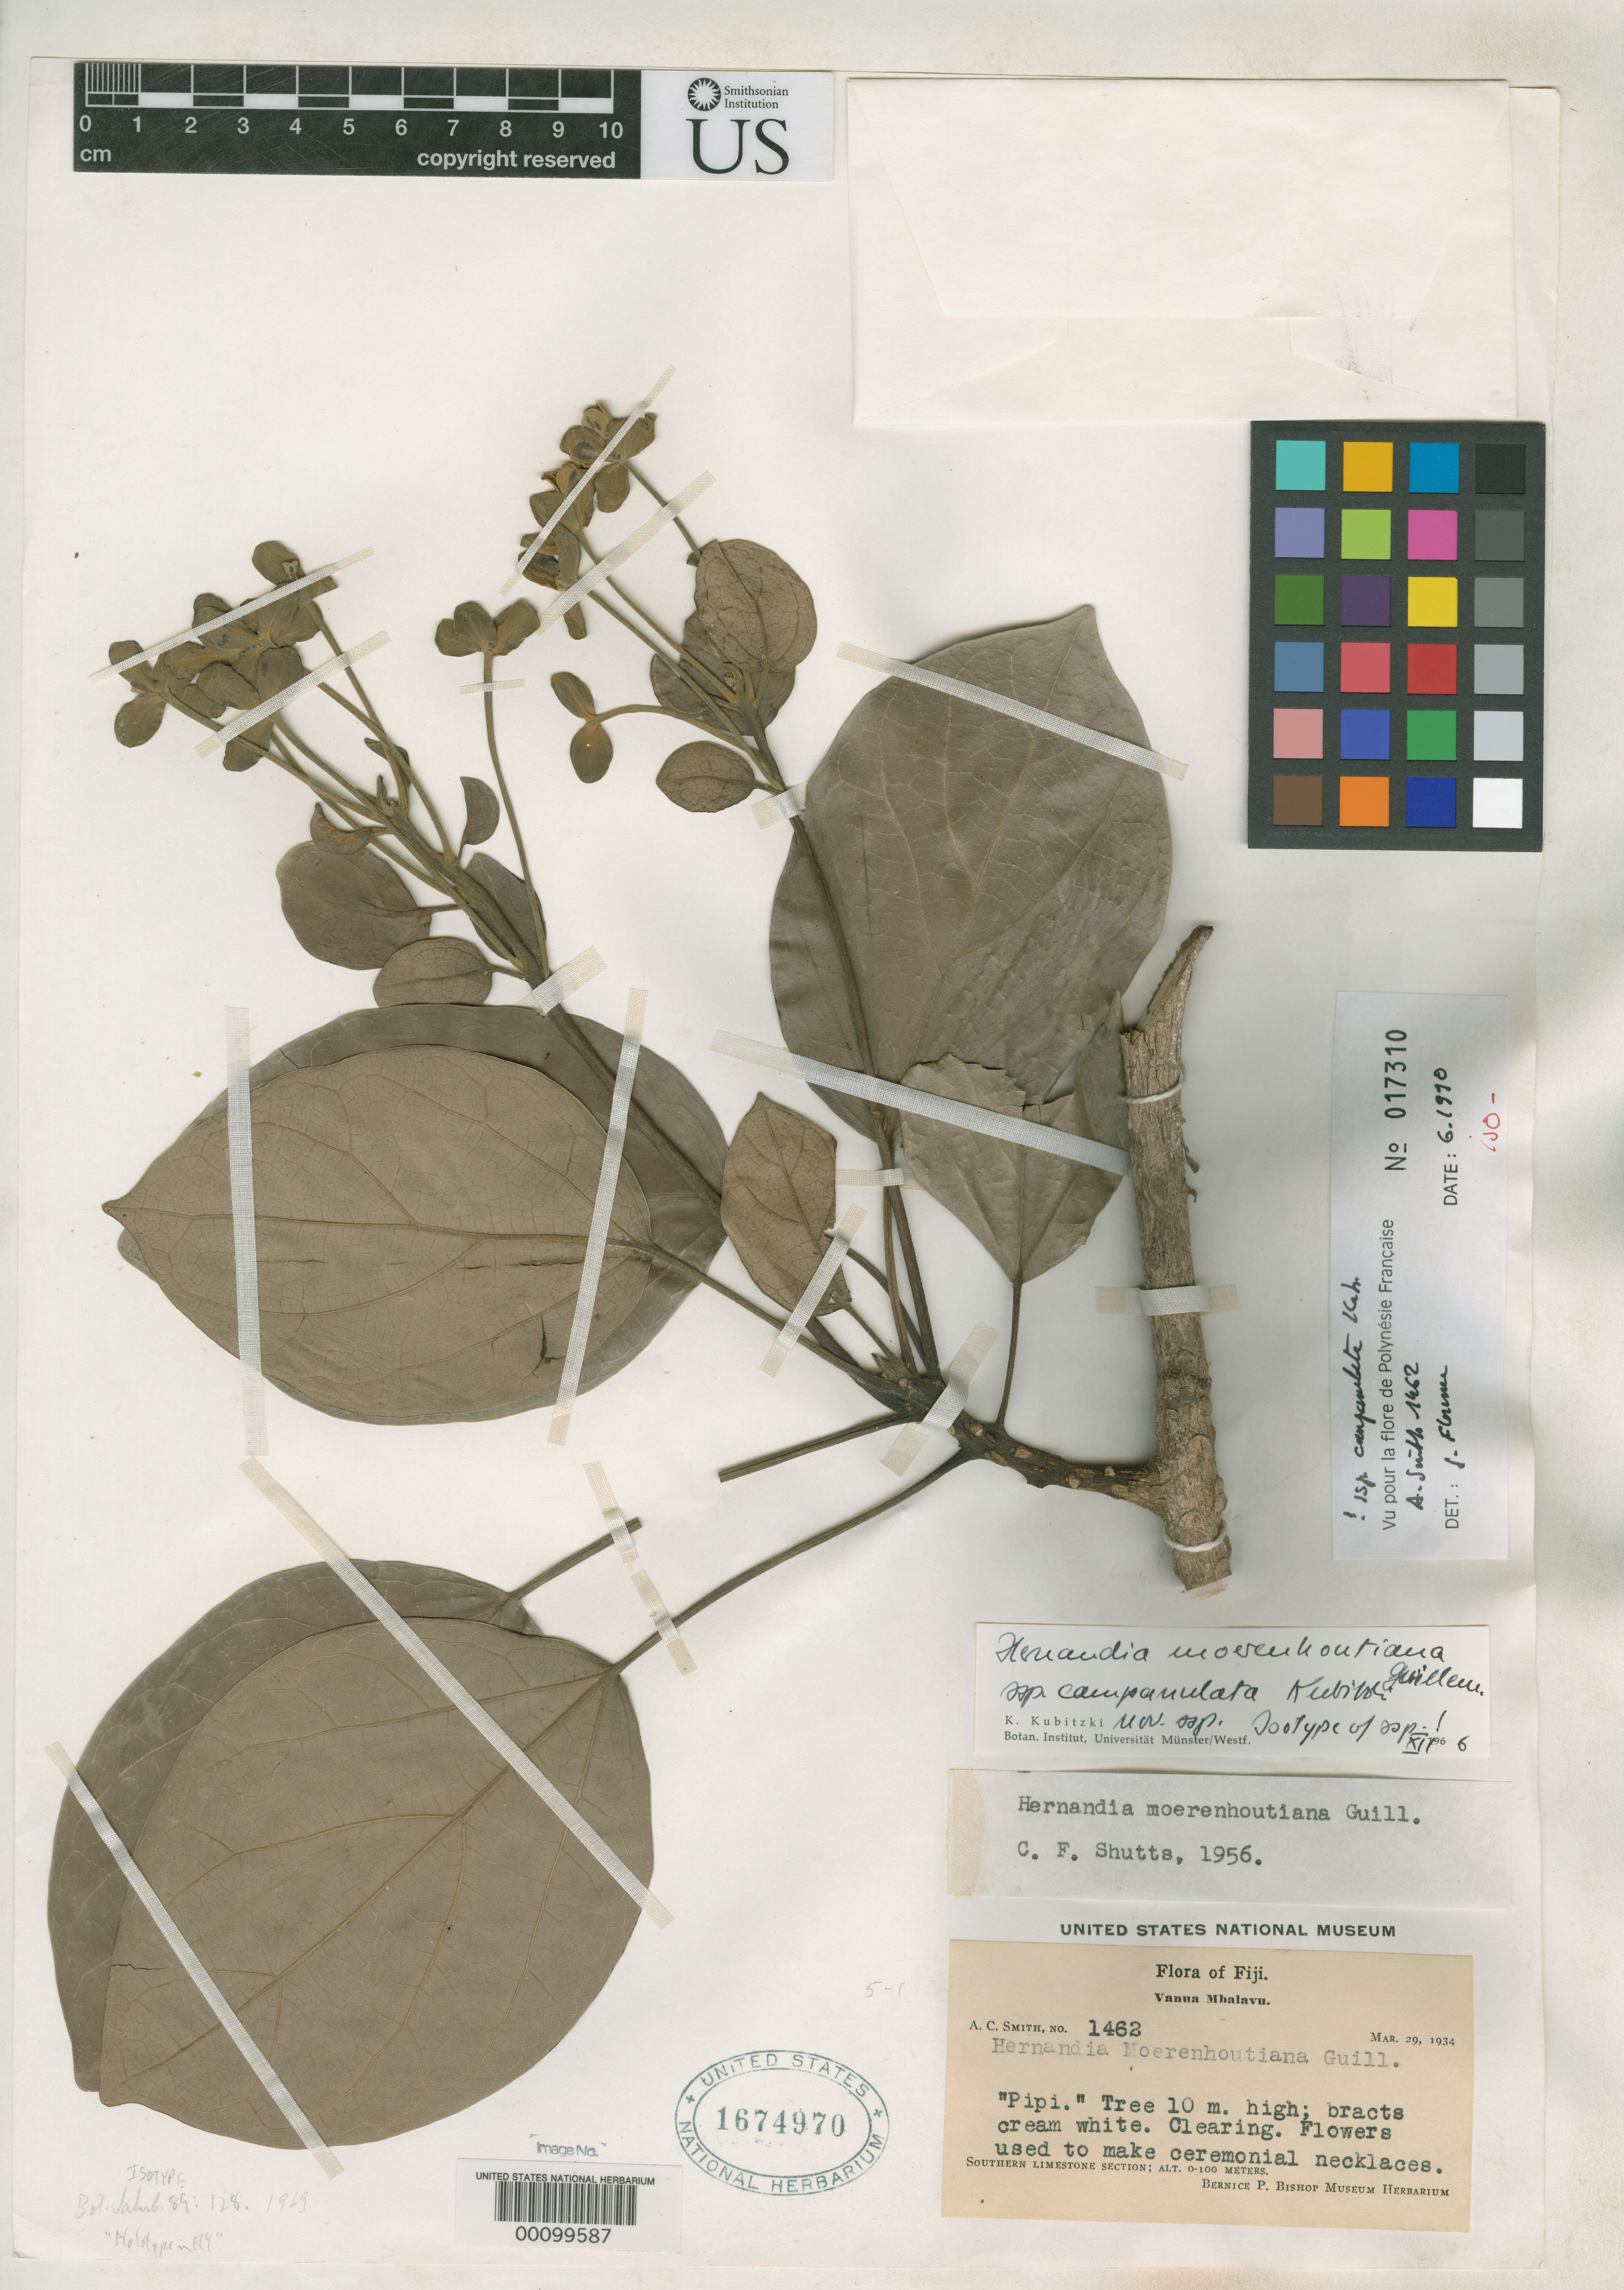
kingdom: Plantae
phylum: Tracheophyta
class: Magnoliopsida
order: Laurales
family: Hernandiaceae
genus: Hernandia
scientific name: Hernandia moerenhoutiana subsp. campanulata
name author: Kubitzki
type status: Isotype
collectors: A. C. Smith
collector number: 1462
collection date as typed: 29 Mar 1934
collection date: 1934-03-29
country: Fiji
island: Vanua Levu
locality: Mba. [Vanua Levu Group]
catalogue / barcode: US 1674970